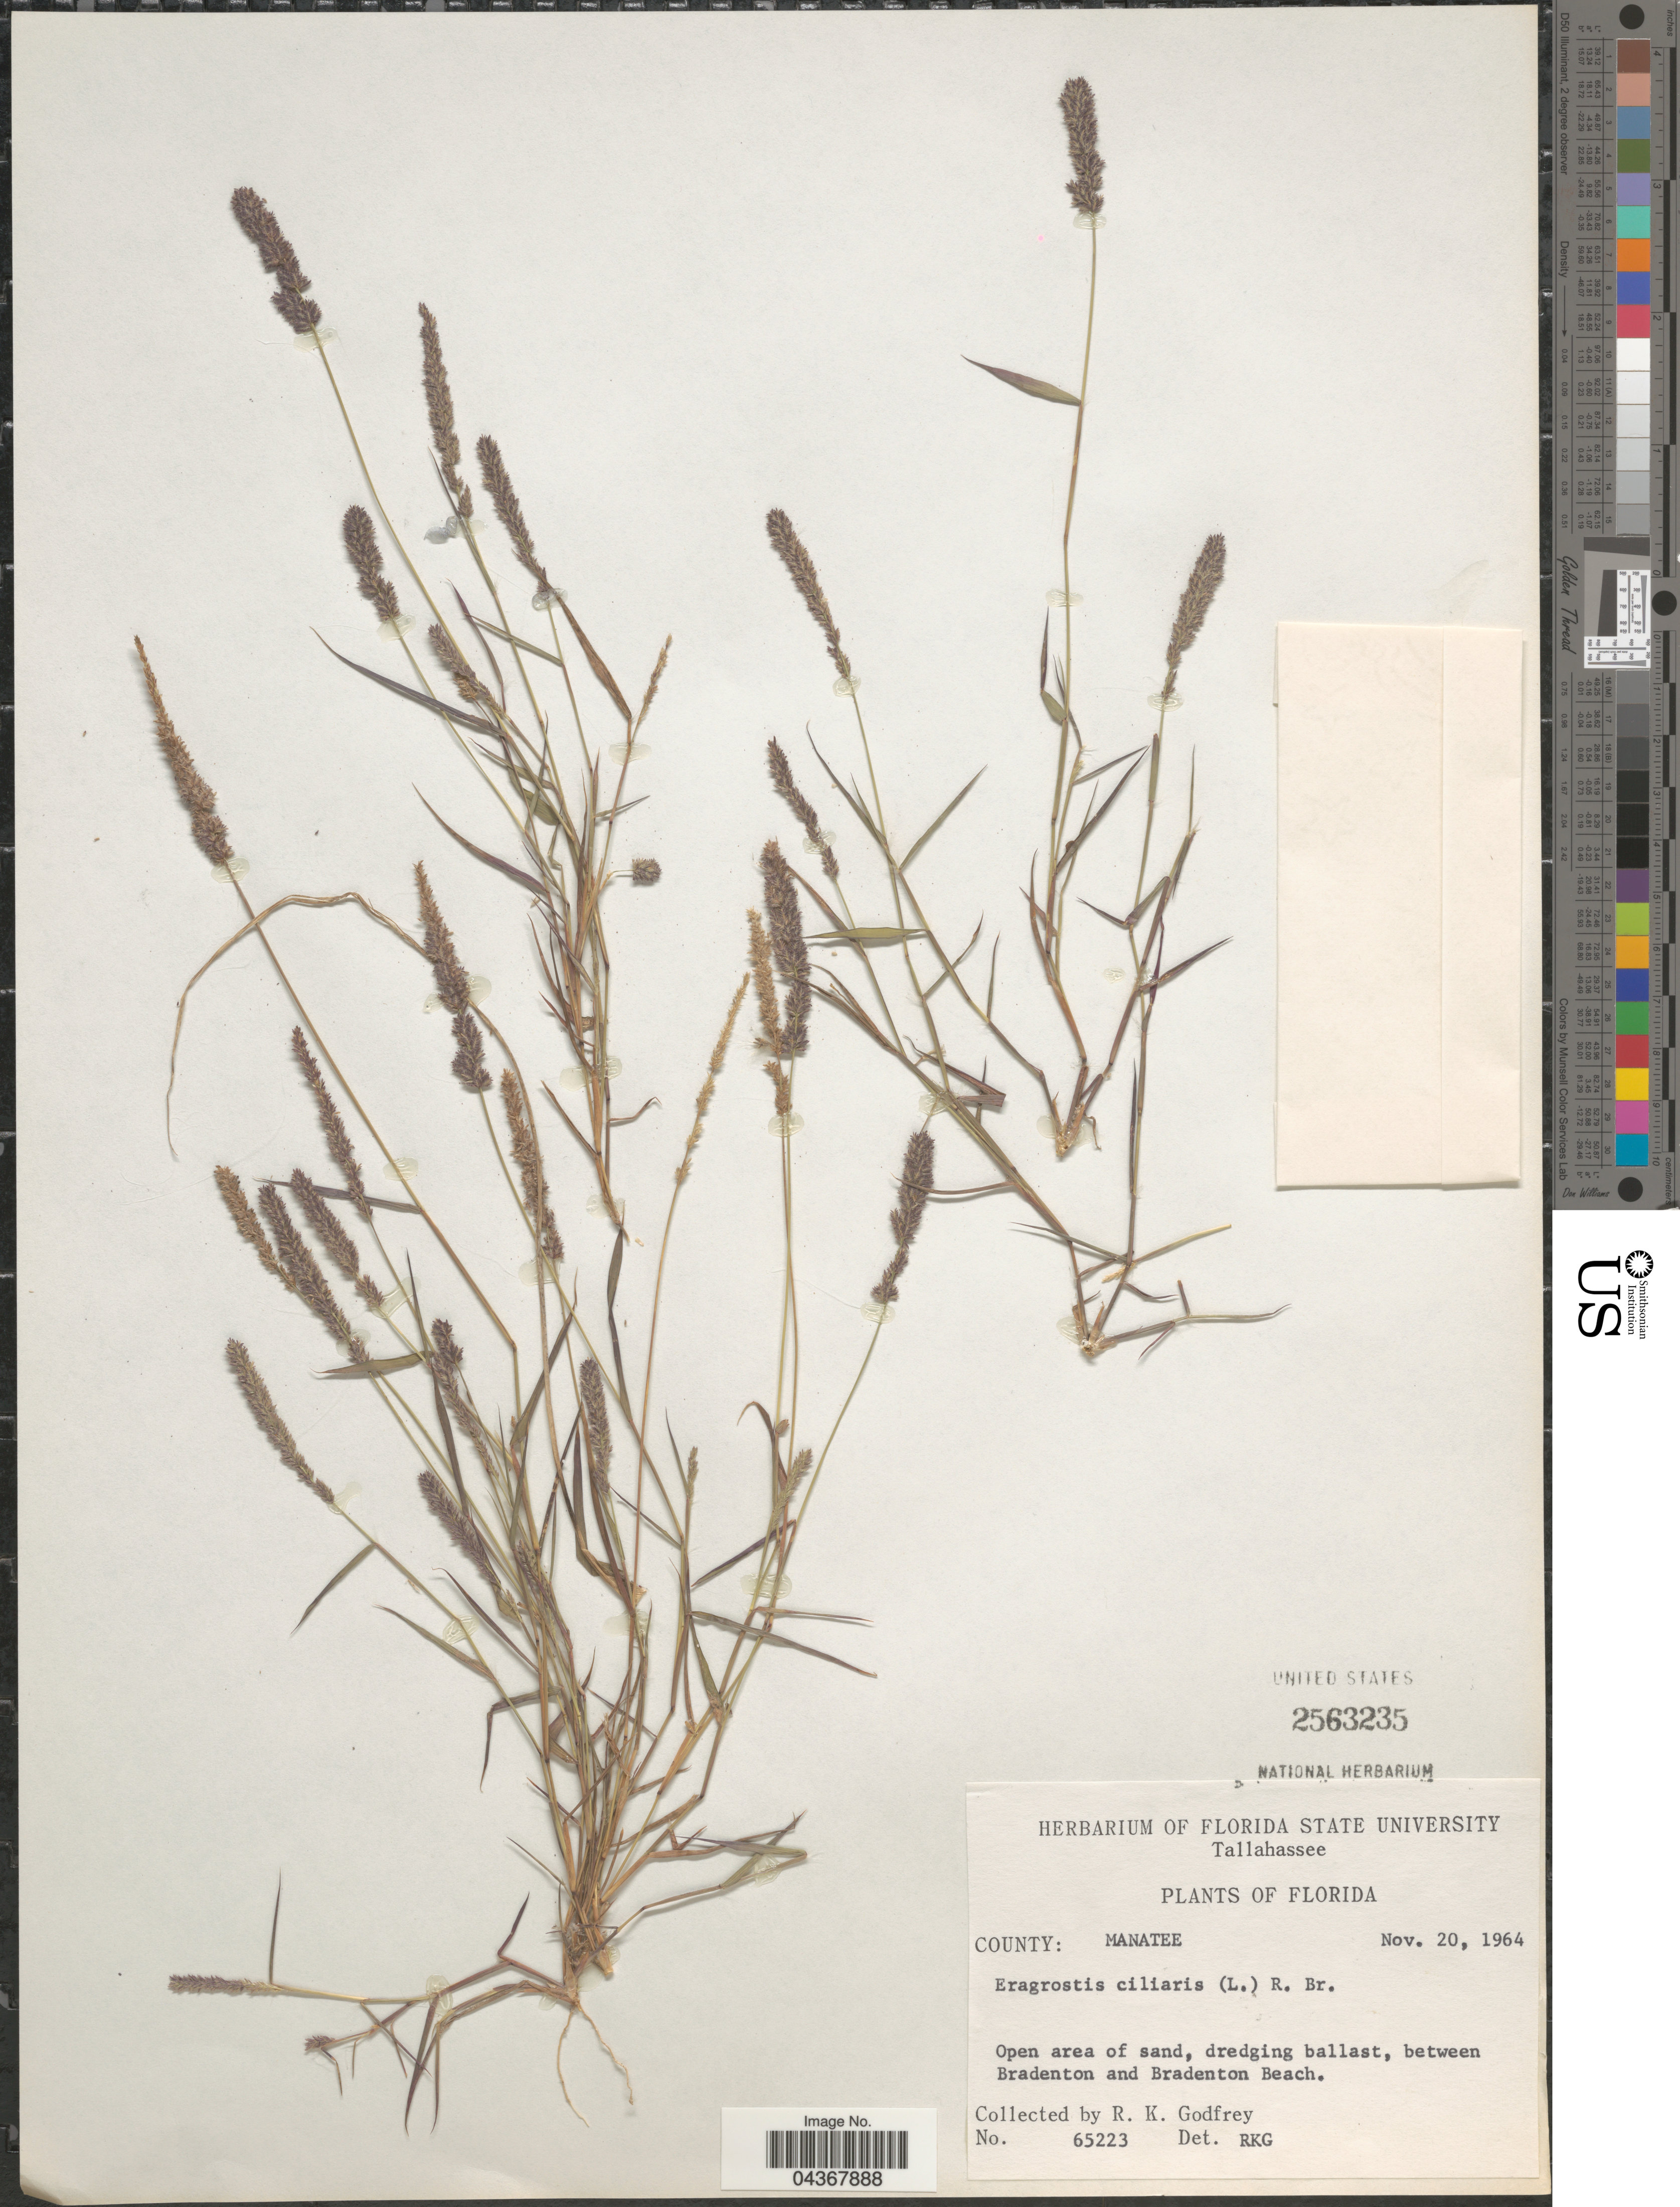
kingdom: Plantae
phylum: Tracheophyta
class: Liliopsida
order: Poales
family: Poaceae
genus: Eragrostis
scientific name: Eragrostis ciliaris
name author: (L.) R. Br.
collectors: R. K. Godfrey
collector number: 65223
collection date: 1964-11-20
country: United States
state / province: Florida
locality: County: Manatee. Open area of sand, dredging ballast, between Bradenton and Bradenton Beach.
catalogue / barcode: US 2563235